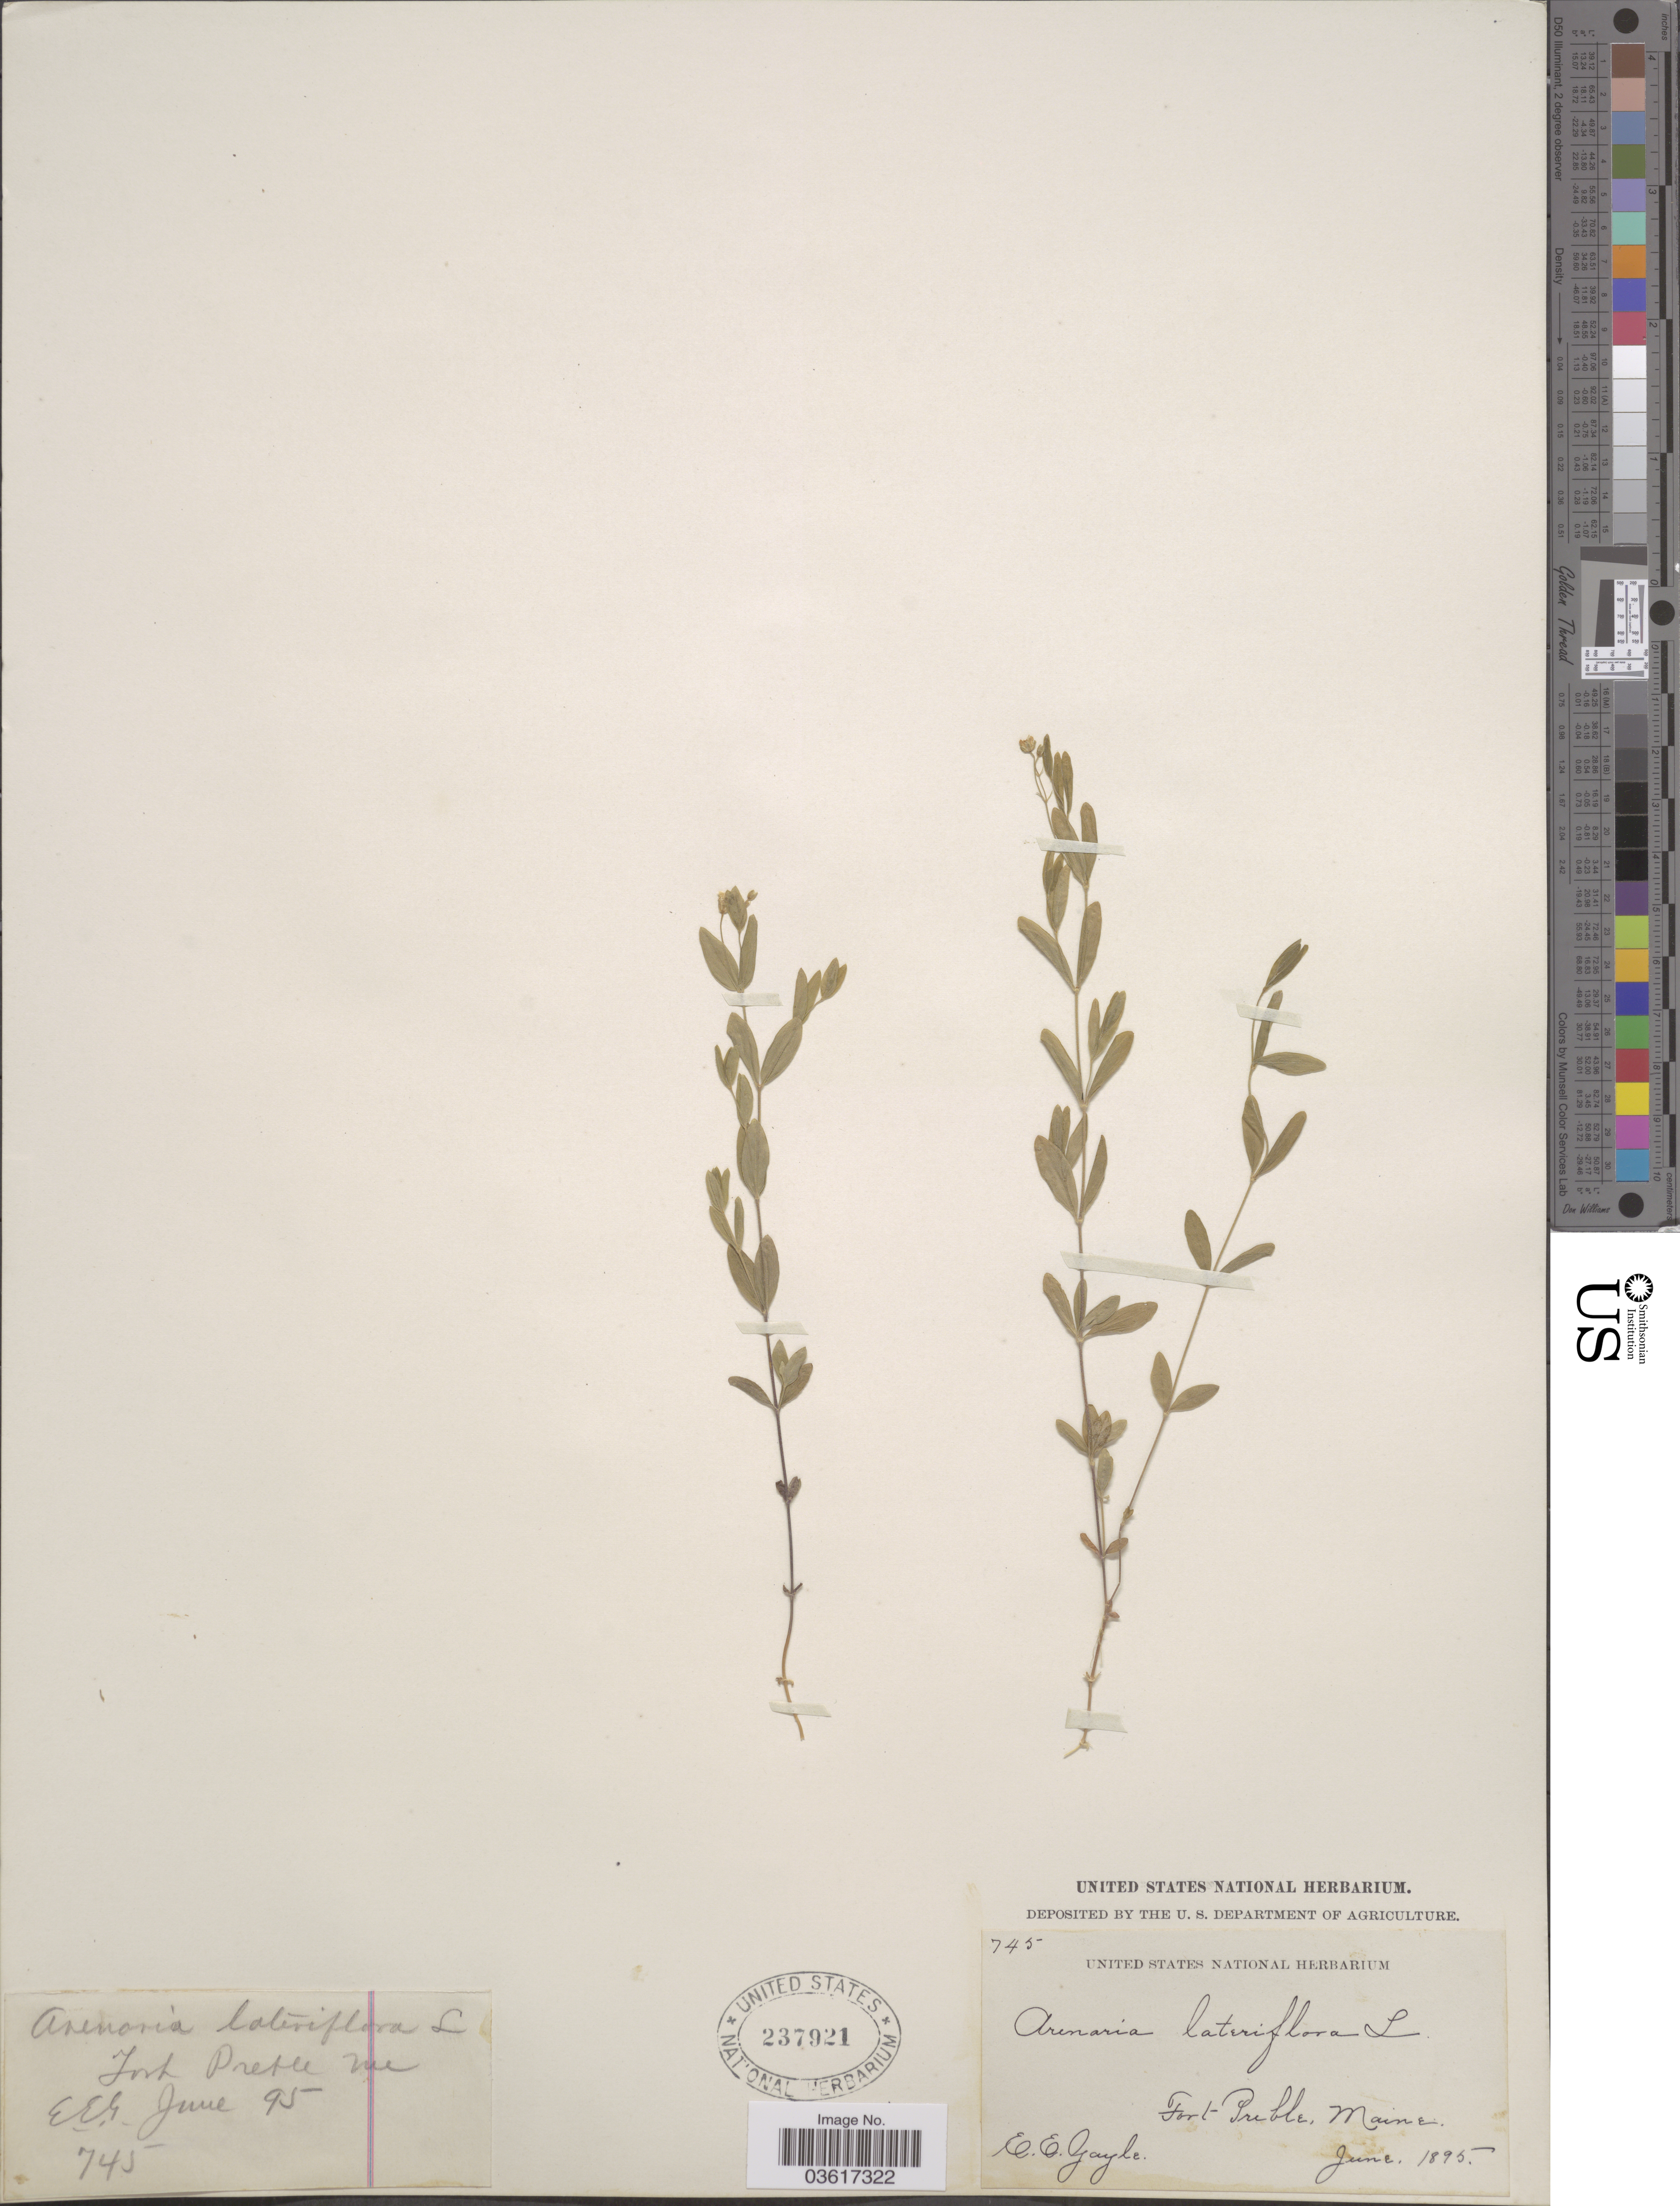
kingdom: Plantae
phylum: Tracheophyta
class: Magnoliopsida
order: Caryophyllales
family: Caryophyllaceae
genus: Moehringia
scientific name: Moehringia lateriflora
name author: (L.) Fenzl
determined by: Strong, Mark T., (BOT), Smithsonian Institution - National Museum of Natural History (UNITED STATES)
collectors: E. Gayle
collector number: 745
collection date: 1895-06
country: United States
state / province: Maine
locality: Fort Preble.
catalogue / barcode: US 237921